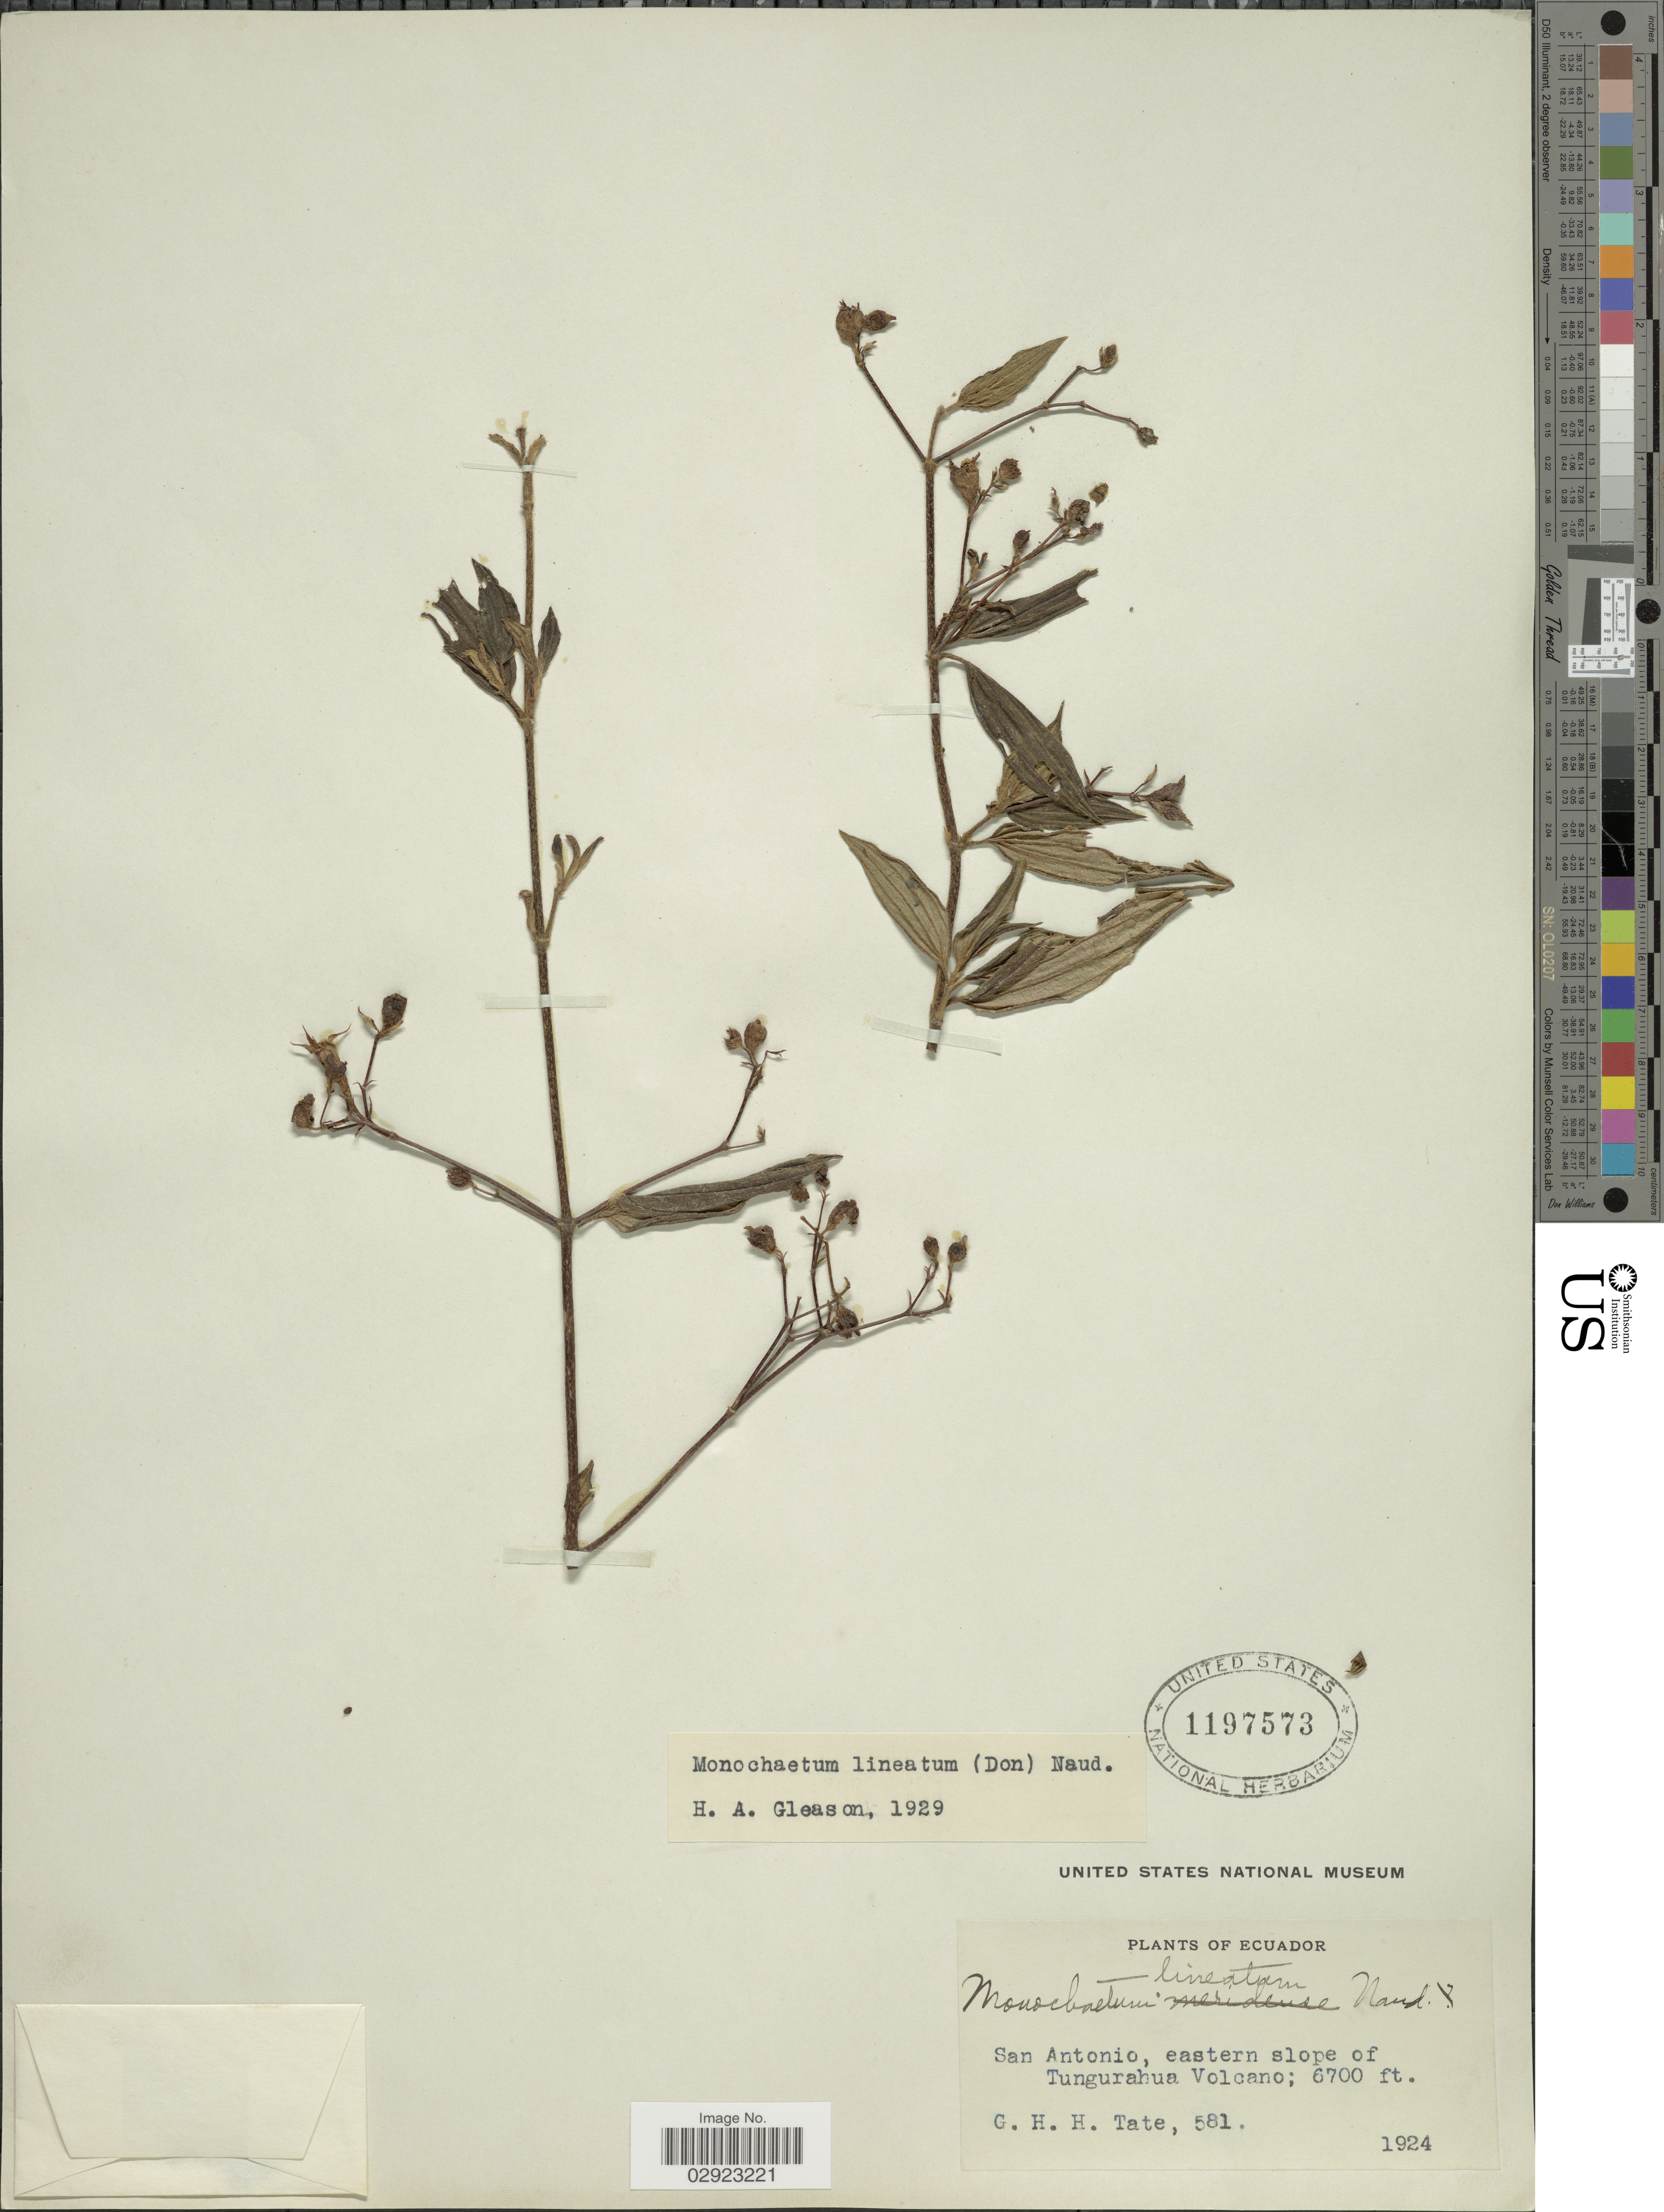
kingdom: Plantae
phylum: Tracheophyta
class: Magnoliopsida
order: Myrtales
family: Melastomataceae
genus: Monochaetum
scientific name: Monochaetum lineatum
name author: (D. Don) Naudin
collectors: G. H. H.Tate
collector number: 581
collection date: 1924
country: Ecuador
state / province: Tungurahua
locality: San Antonio, eastern slope of Tungurahua Volcano.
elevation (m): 2042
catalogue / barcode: US 1197573